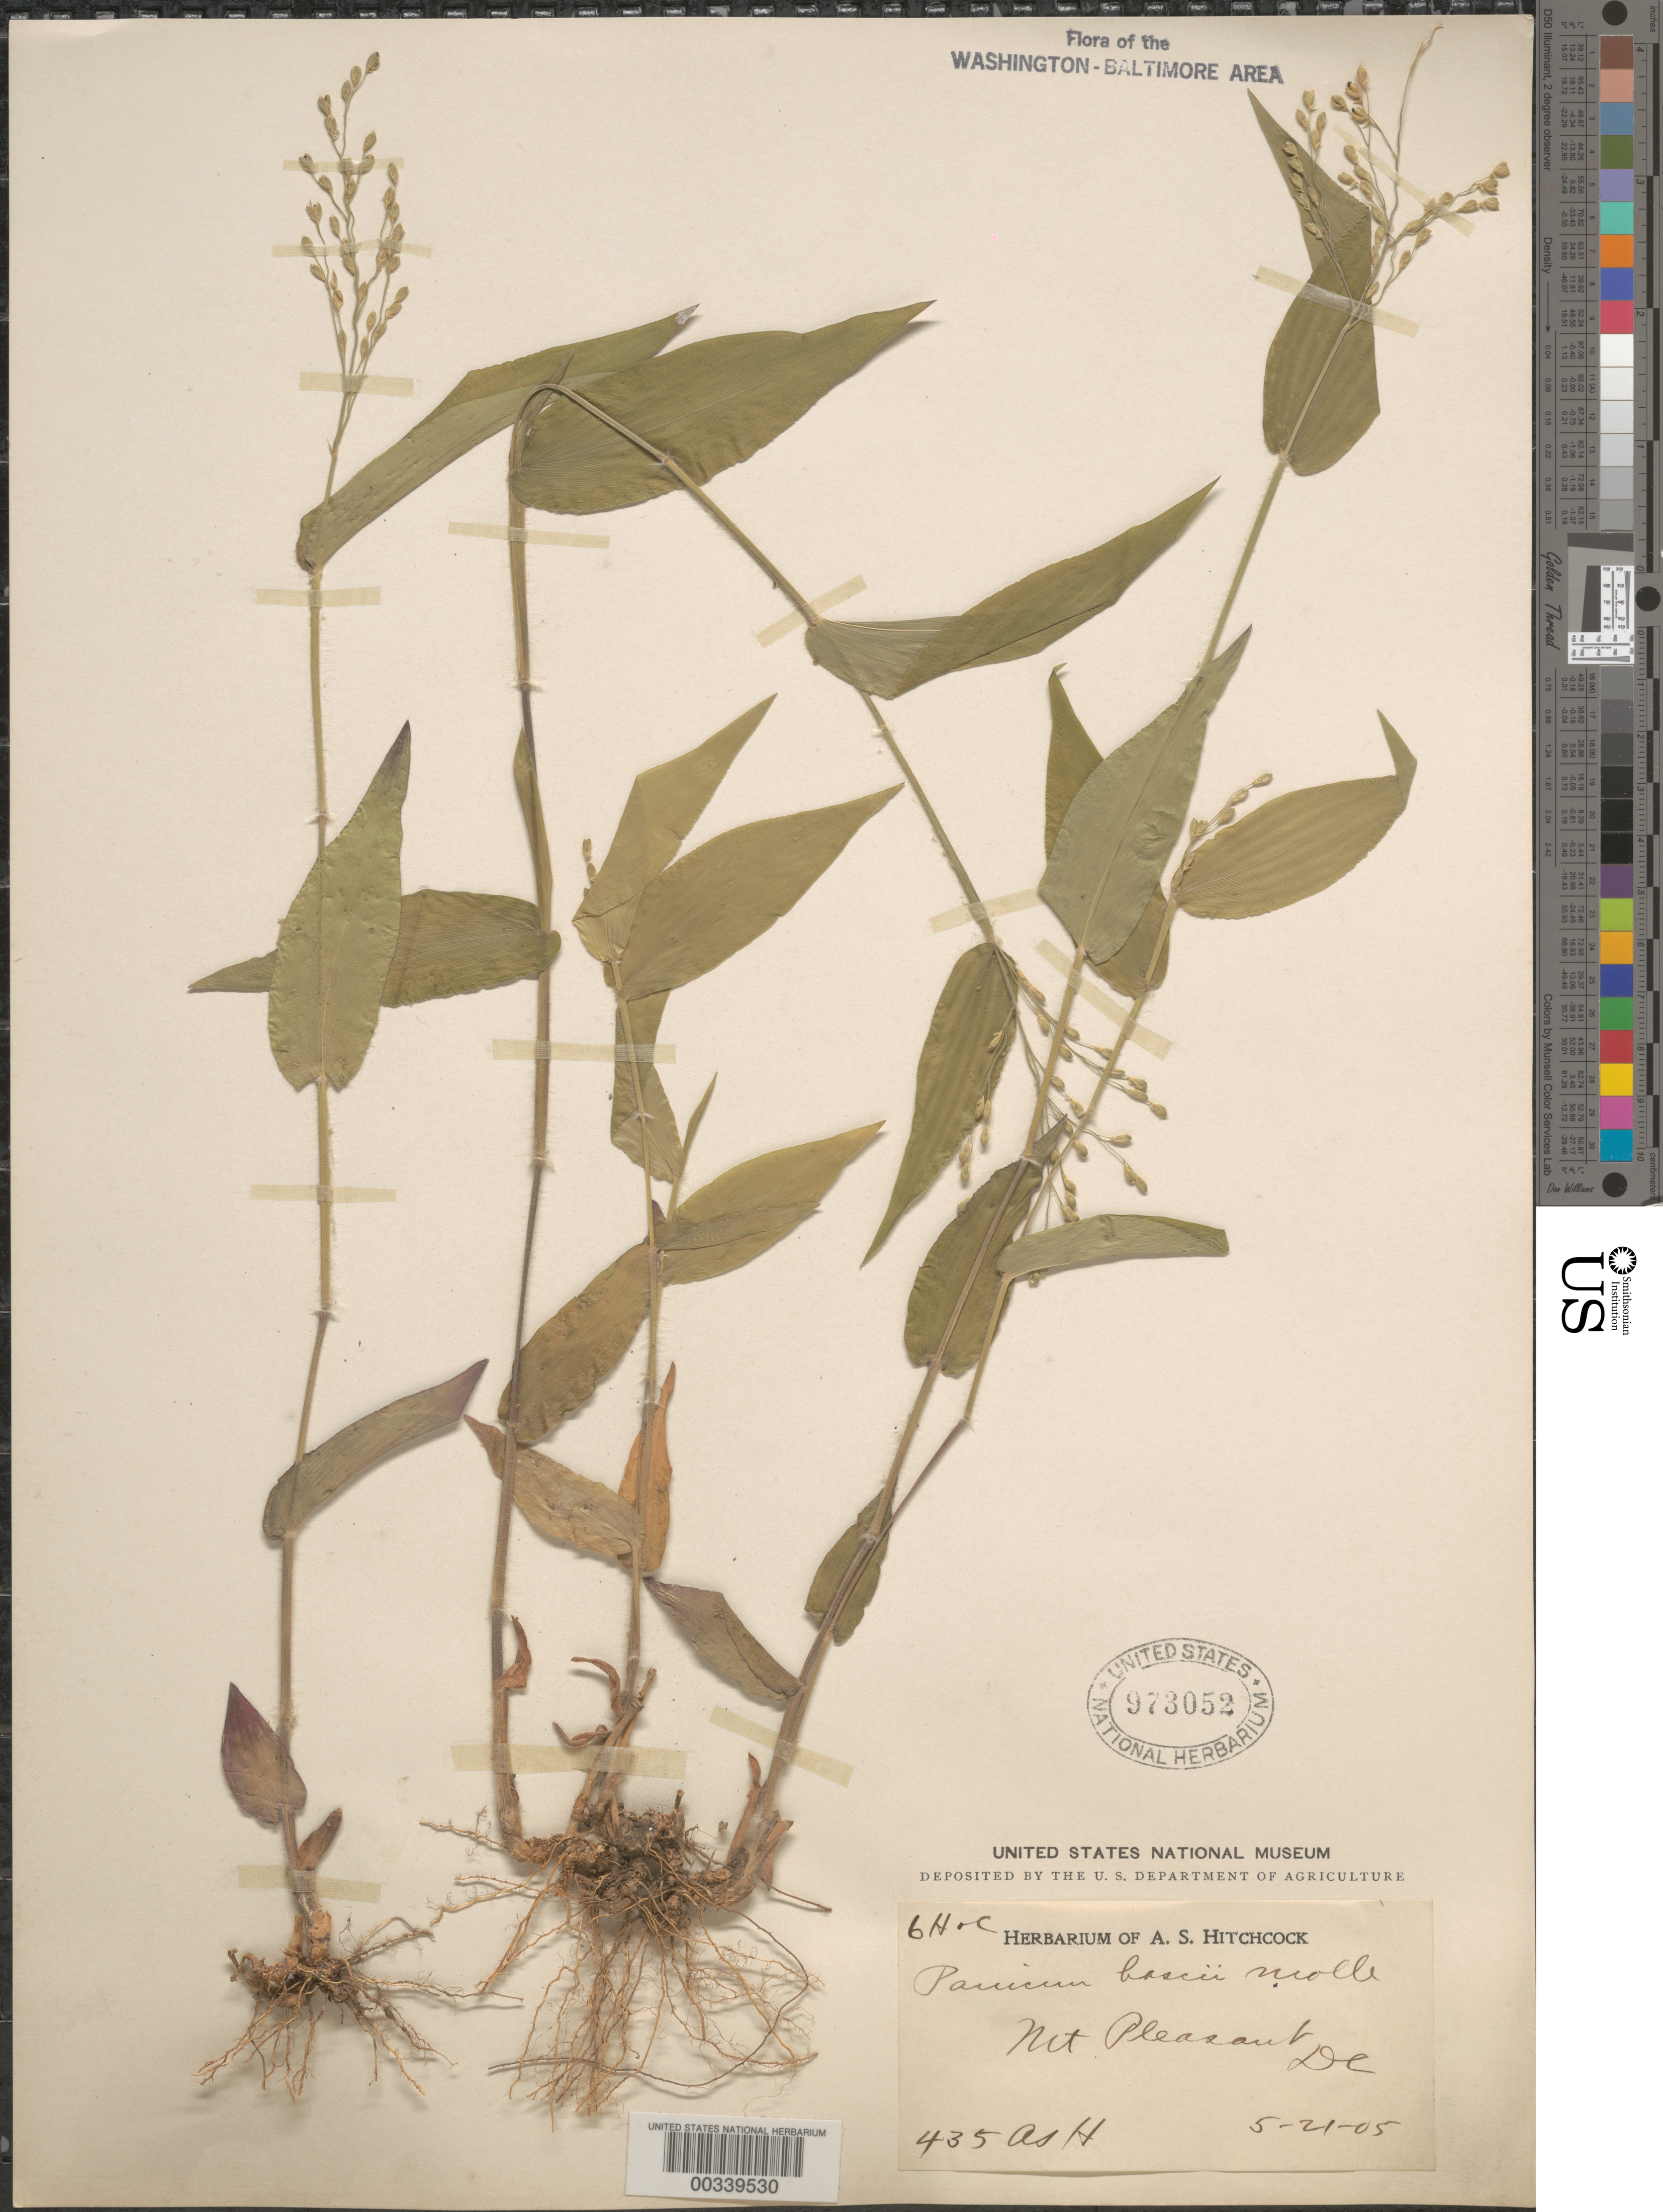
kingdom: Plantae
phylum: Tracheophyta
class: Liliopsida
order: Poales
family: Poaceae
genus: Dichanthelium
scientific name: Dichanthelium boscii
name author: (Poir.) Gould & C.A. Clark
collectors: A. S. Hitchcock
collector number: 435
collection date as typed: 21 May 1905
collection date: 1905-05-21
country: United States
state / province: District of Columbia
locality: Mount Pleasant Rock Creek Park and Vicinity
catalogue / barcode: US 973052